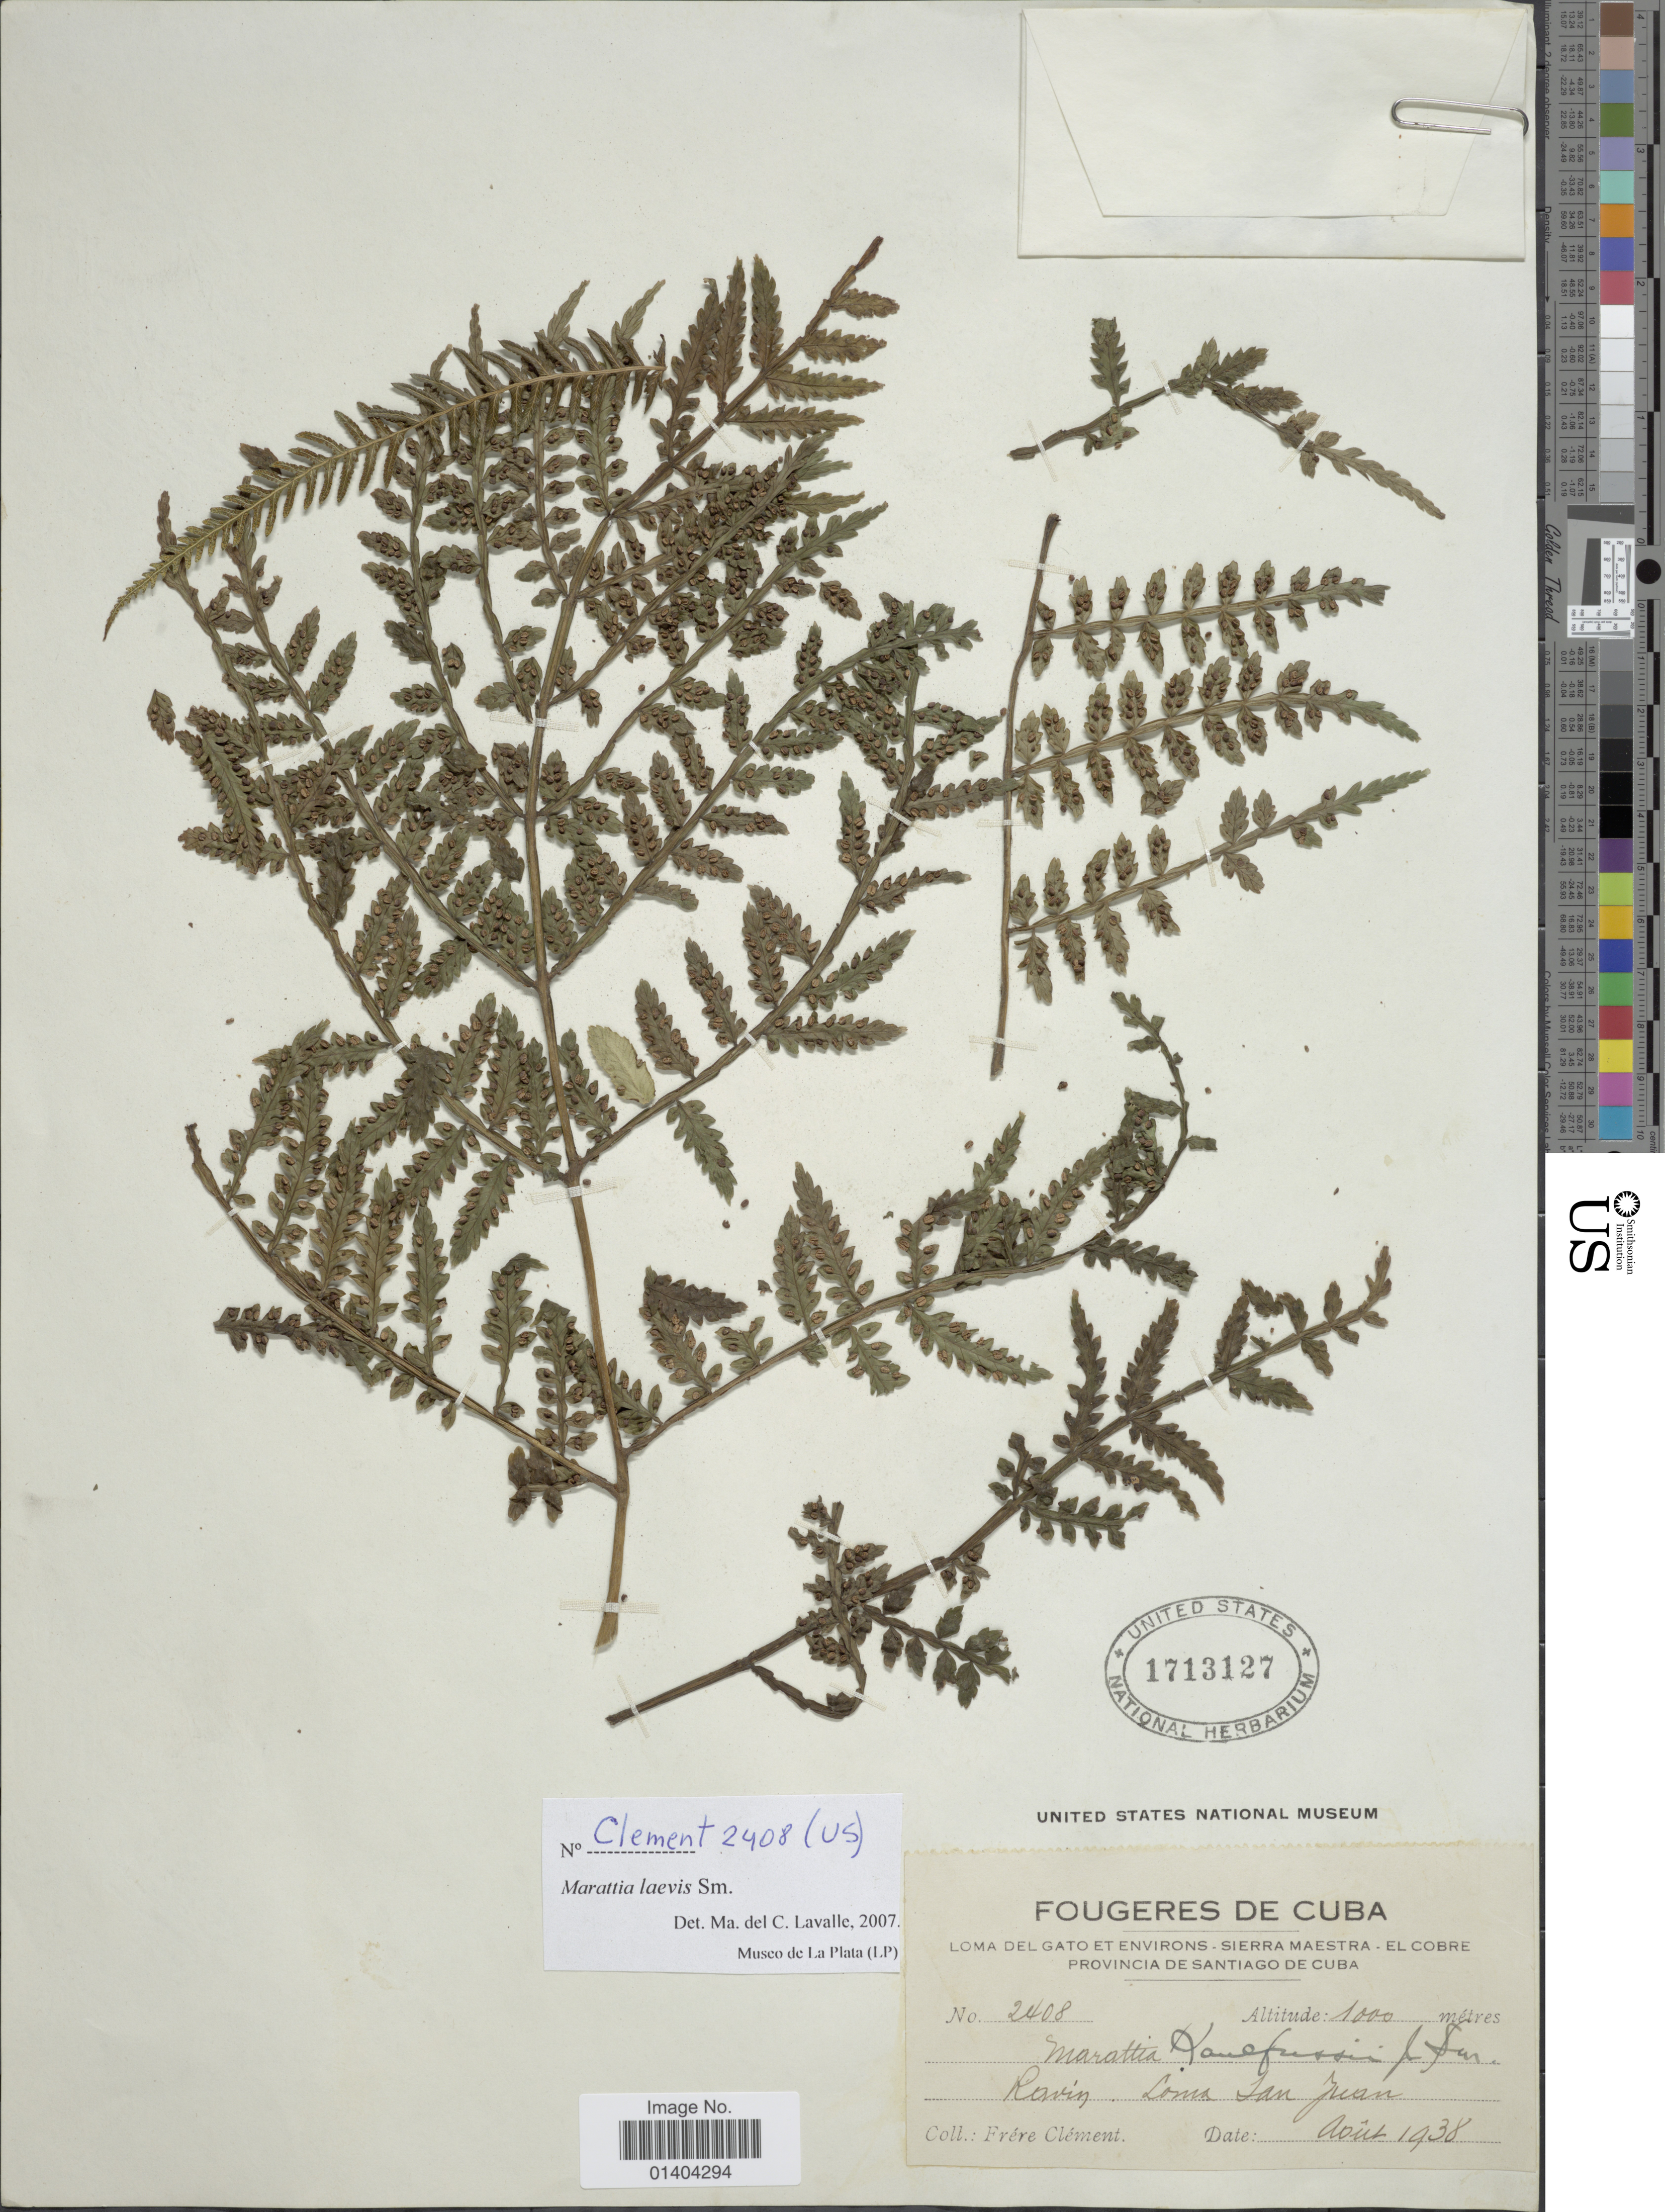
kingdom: Plantae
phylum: Tracheophyta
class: Polypodiopsida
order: Marattiales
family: Marattiaceae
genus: Marattia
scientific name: Marattia laevis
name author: Sm.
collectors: B. Clement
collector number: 2408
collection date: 1938-04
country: Cuba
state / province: Santiago de Cuba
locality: Loma del Gato et environs-Sierra Maestra - el Cobre, Loma San Juan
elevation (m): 1000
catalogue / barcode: US 1713127